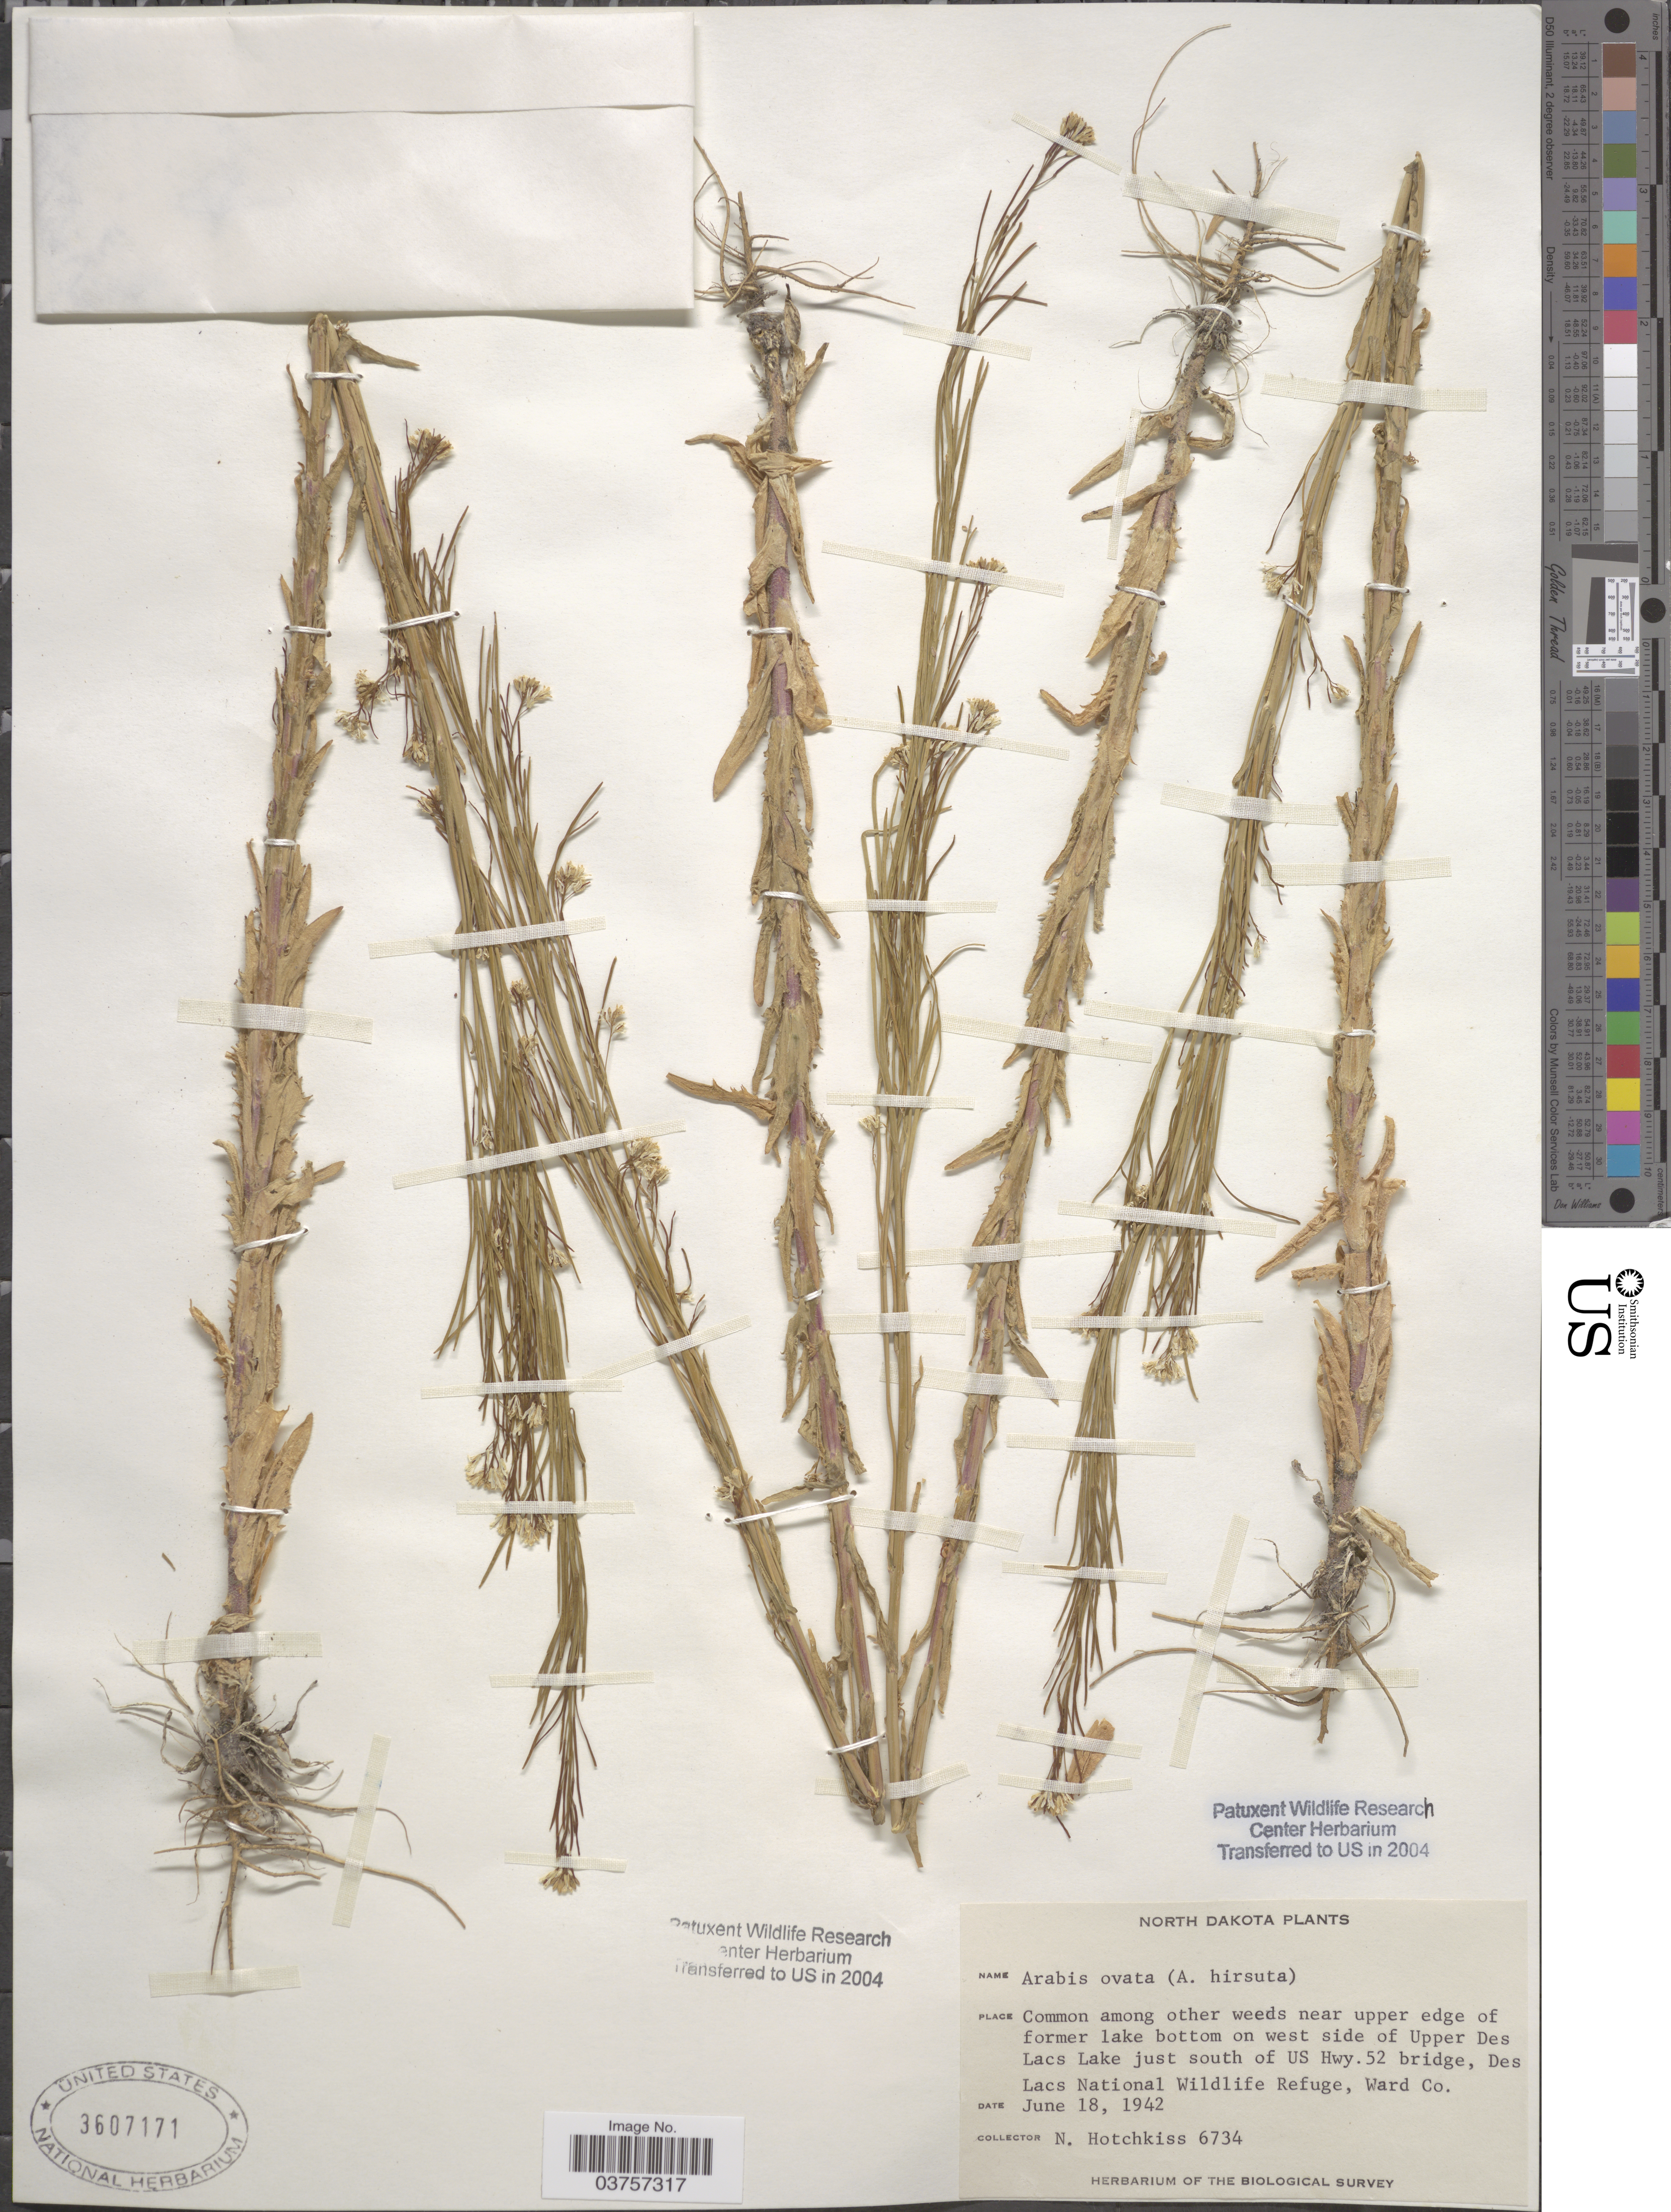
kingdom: Plantae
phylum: Tracheophyta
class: Magnoliopsida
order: Brassicales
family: Brassicaceae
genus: Arabis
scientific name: Arabis hirsuta var. pycnocarpa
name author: M. Hopkins & Rollins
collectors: N. Hotchkiss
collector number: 6734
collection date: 1942-06-18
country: United States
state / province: North Dakota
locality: West side of Upper Des Lacs Lake just south of US Hwy. 52 bridge, Des Lacs National Wildlife Refuge, Ward Co.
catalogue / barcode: US 3607171